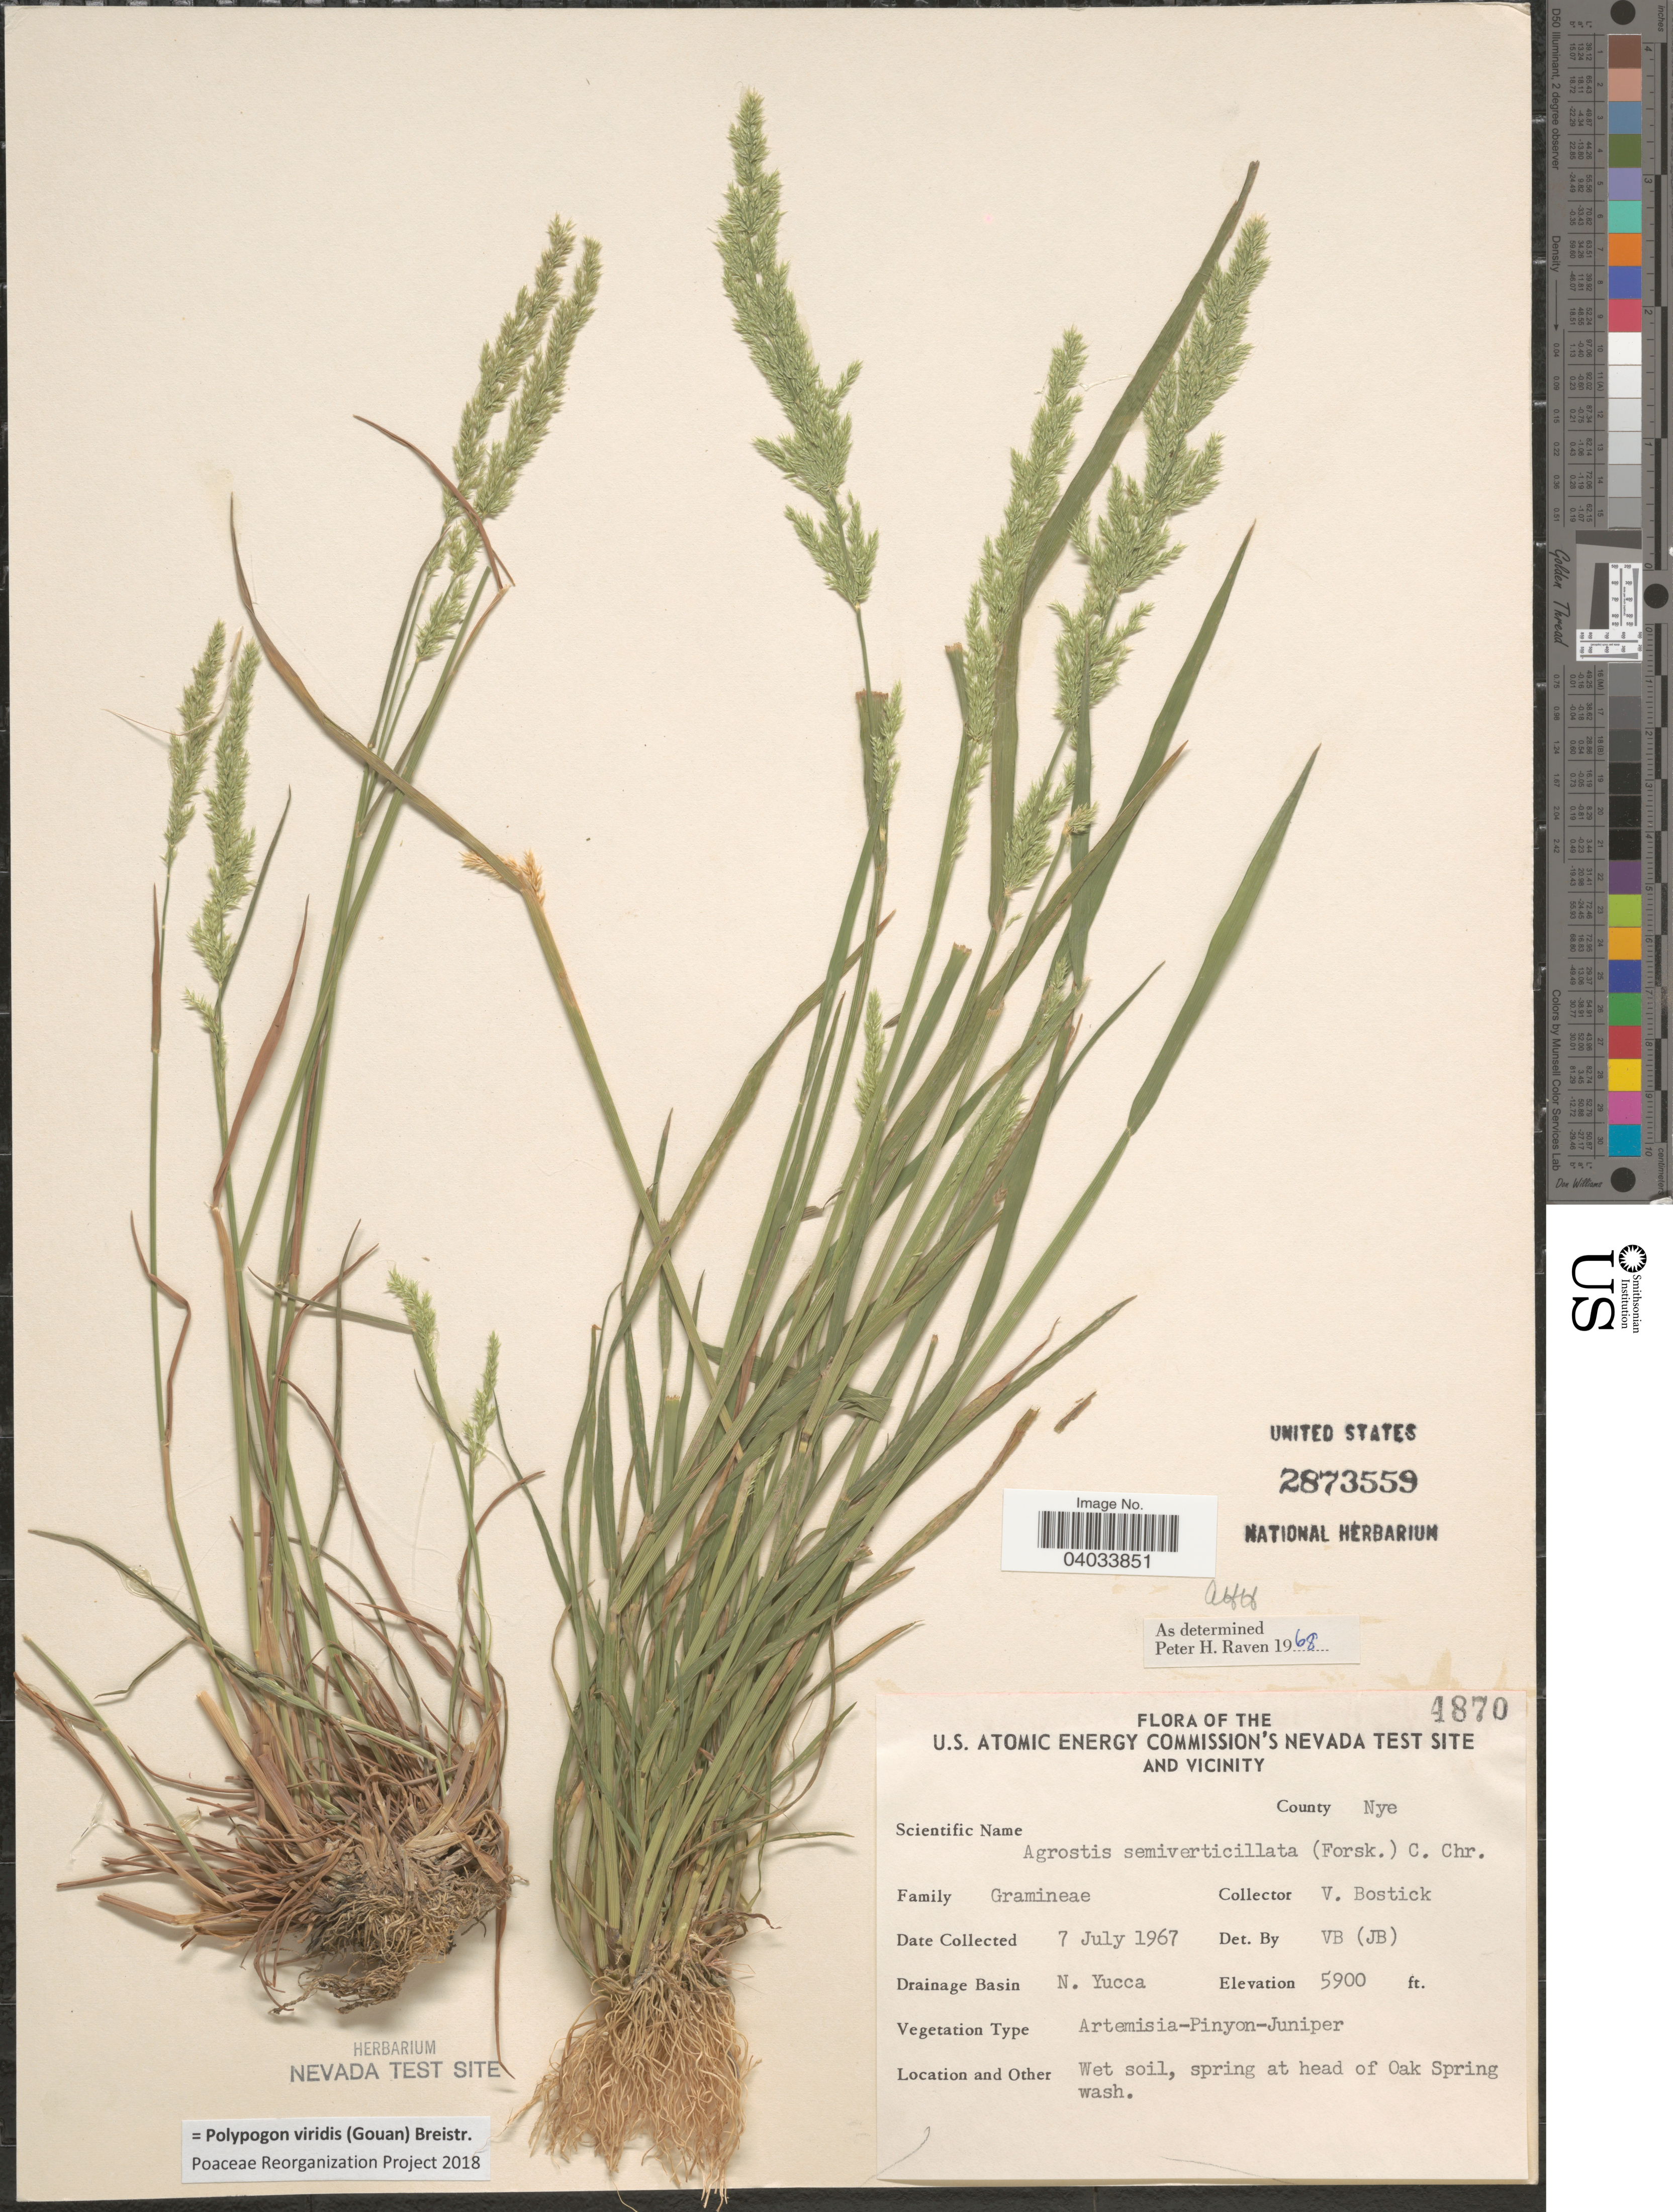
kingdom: Plantae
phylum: Tracheophyta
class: Liliopsida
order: Poales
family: Poaceae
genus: Polypogon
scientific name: Polypogon viridis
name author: (Gouan) Breistroffer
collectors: V. Bostick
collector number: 4870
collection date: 1967-07-07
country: United States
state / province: Nevada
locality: U.S. Atomic Energy Commission's Nevada Test Site and Vicinity. County Nye. Drainage Basin N. Yucca. Spring at head of Oak Spring wash.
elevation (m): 1798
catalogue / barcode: US 2873559